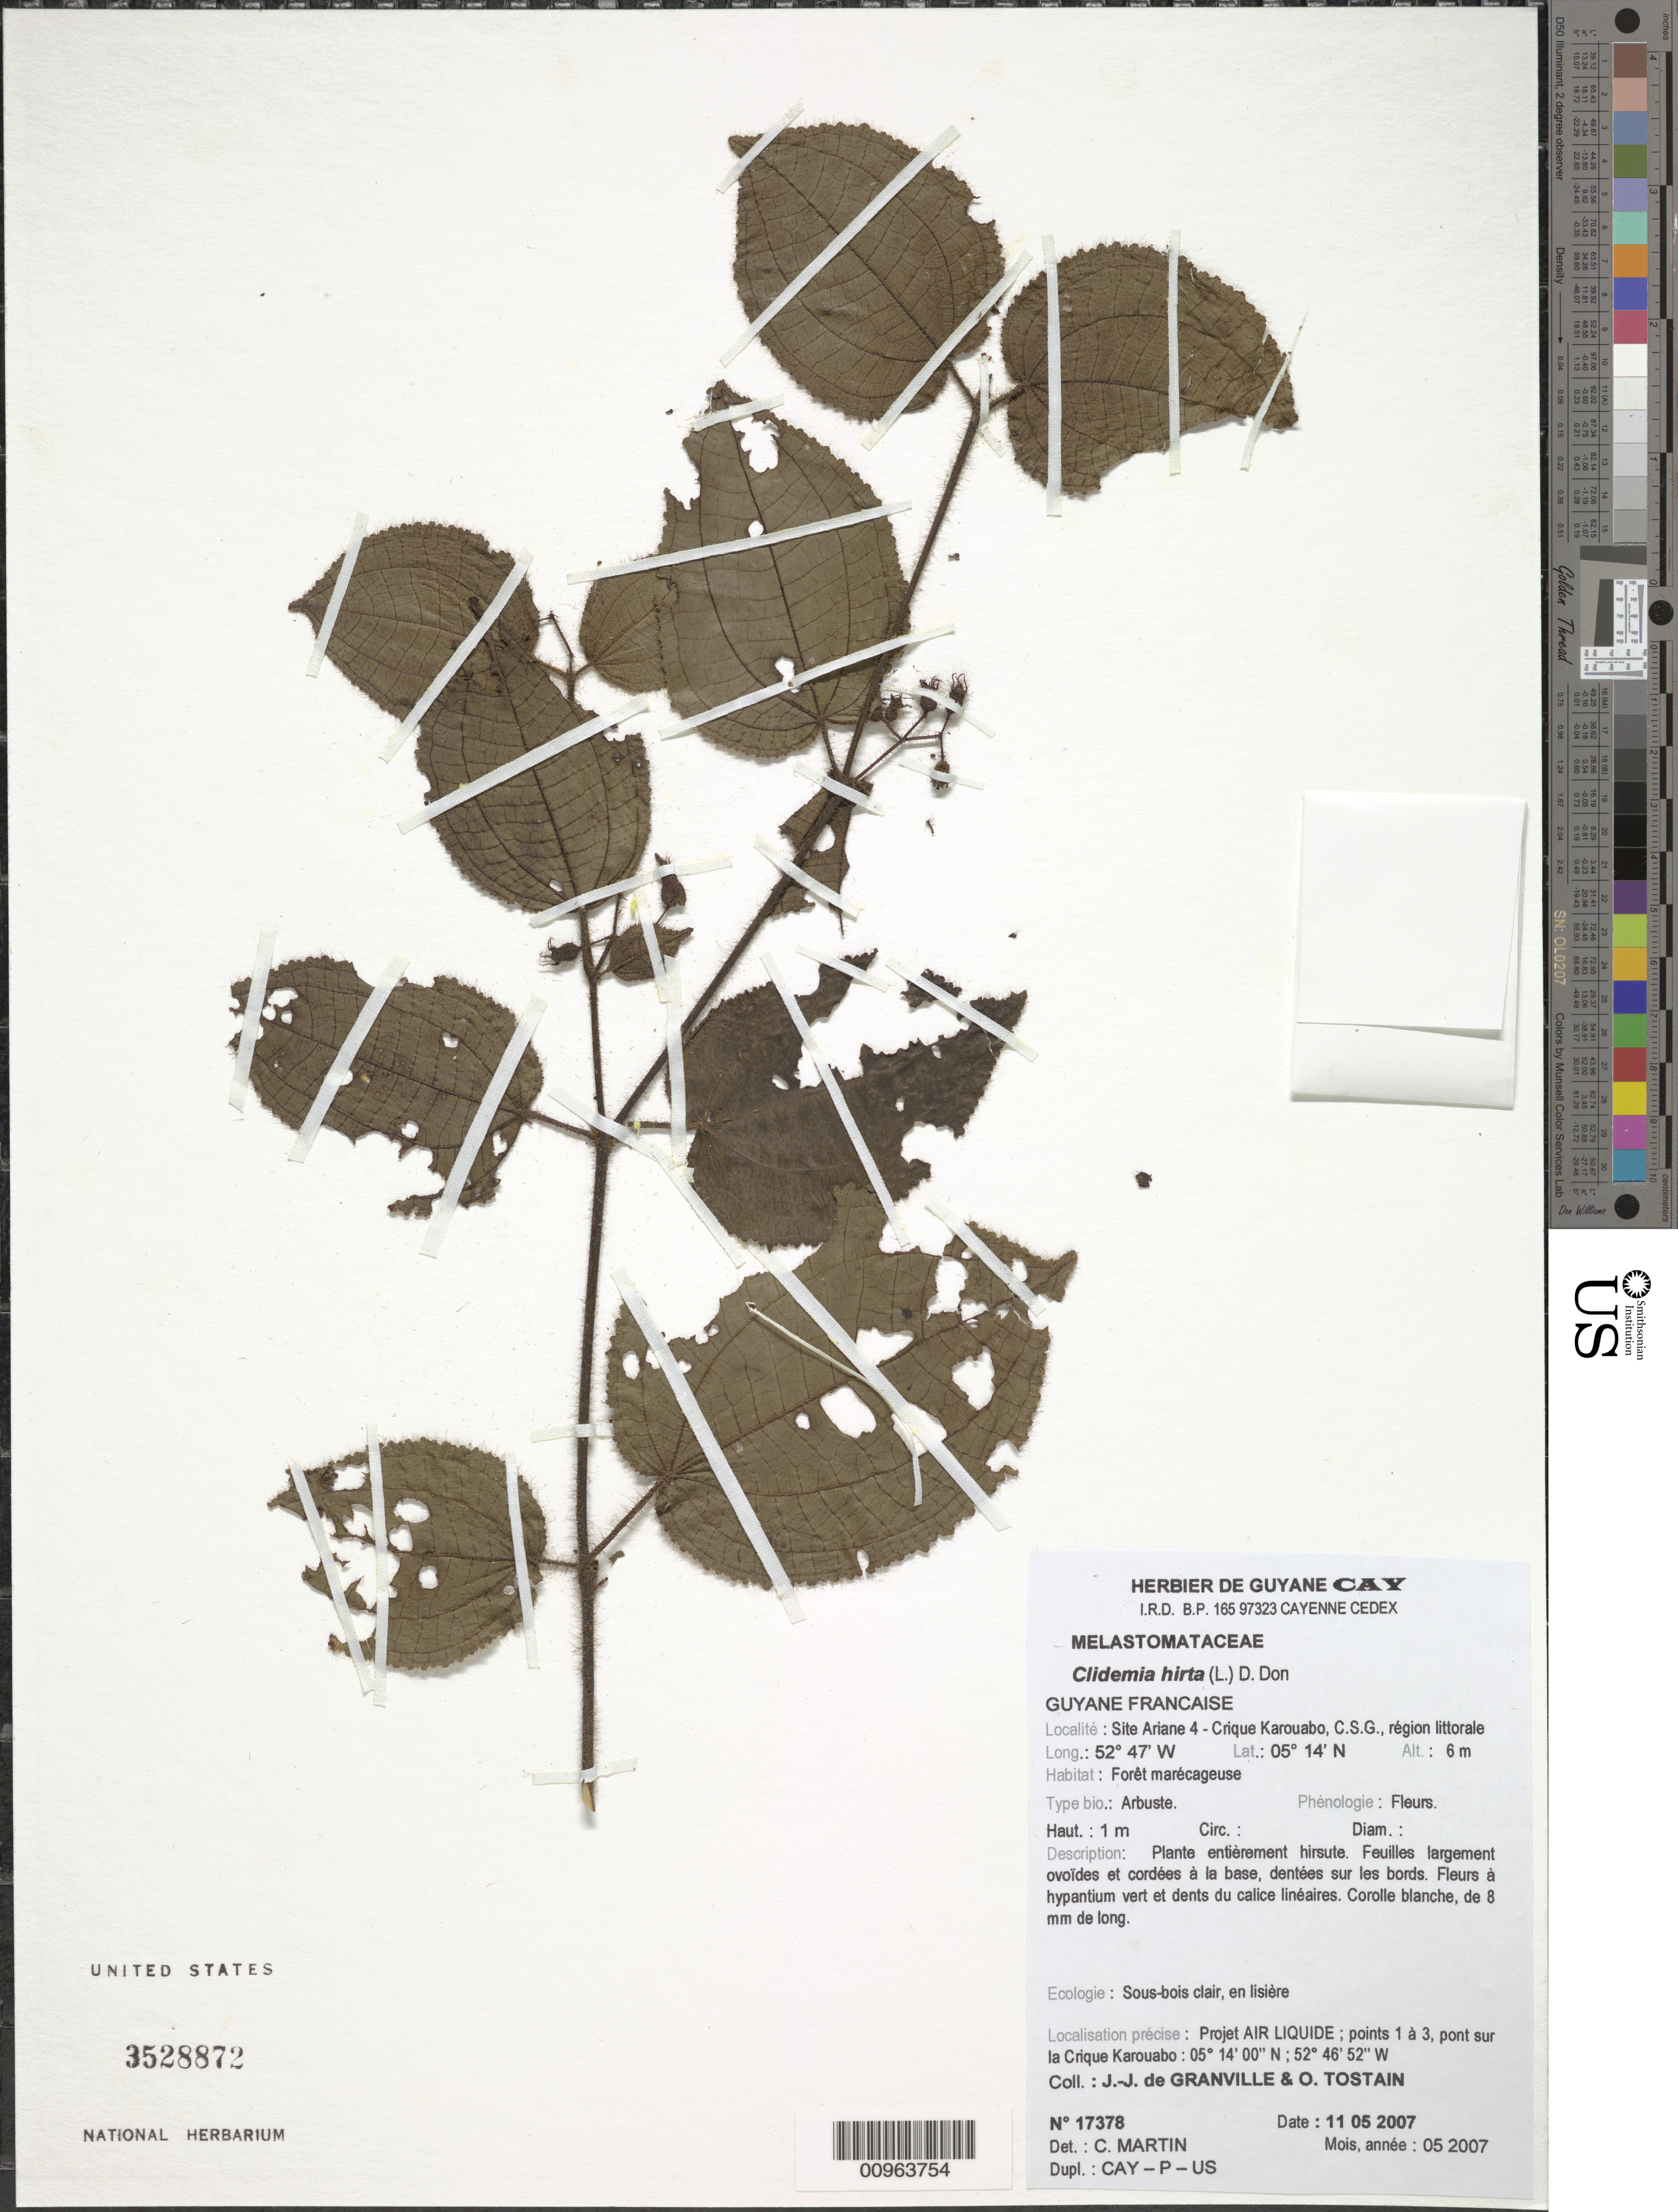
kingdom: Plantae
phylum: Tracheophyta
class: Magnoliopsida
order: Myrtales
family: Melastomataceae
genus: Clidemia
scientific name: Clidemia hirta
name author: (L.) D. Don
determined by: Martin, C. V.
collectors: J.-J. de Granville & O. Tostain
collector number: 17378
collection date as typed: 11-May-07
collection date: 2007-05-11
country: French Guiana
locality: Crique Karouabo, C.S.G., Site Ariane 4. Projet AIR LIQUIDE; points 1 a 3, pont sur la Crique Karouabo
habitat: Region littorale. Foret marecageuse. Sous-bois clair, en lisiere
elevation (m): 6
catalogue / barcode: US 3528872